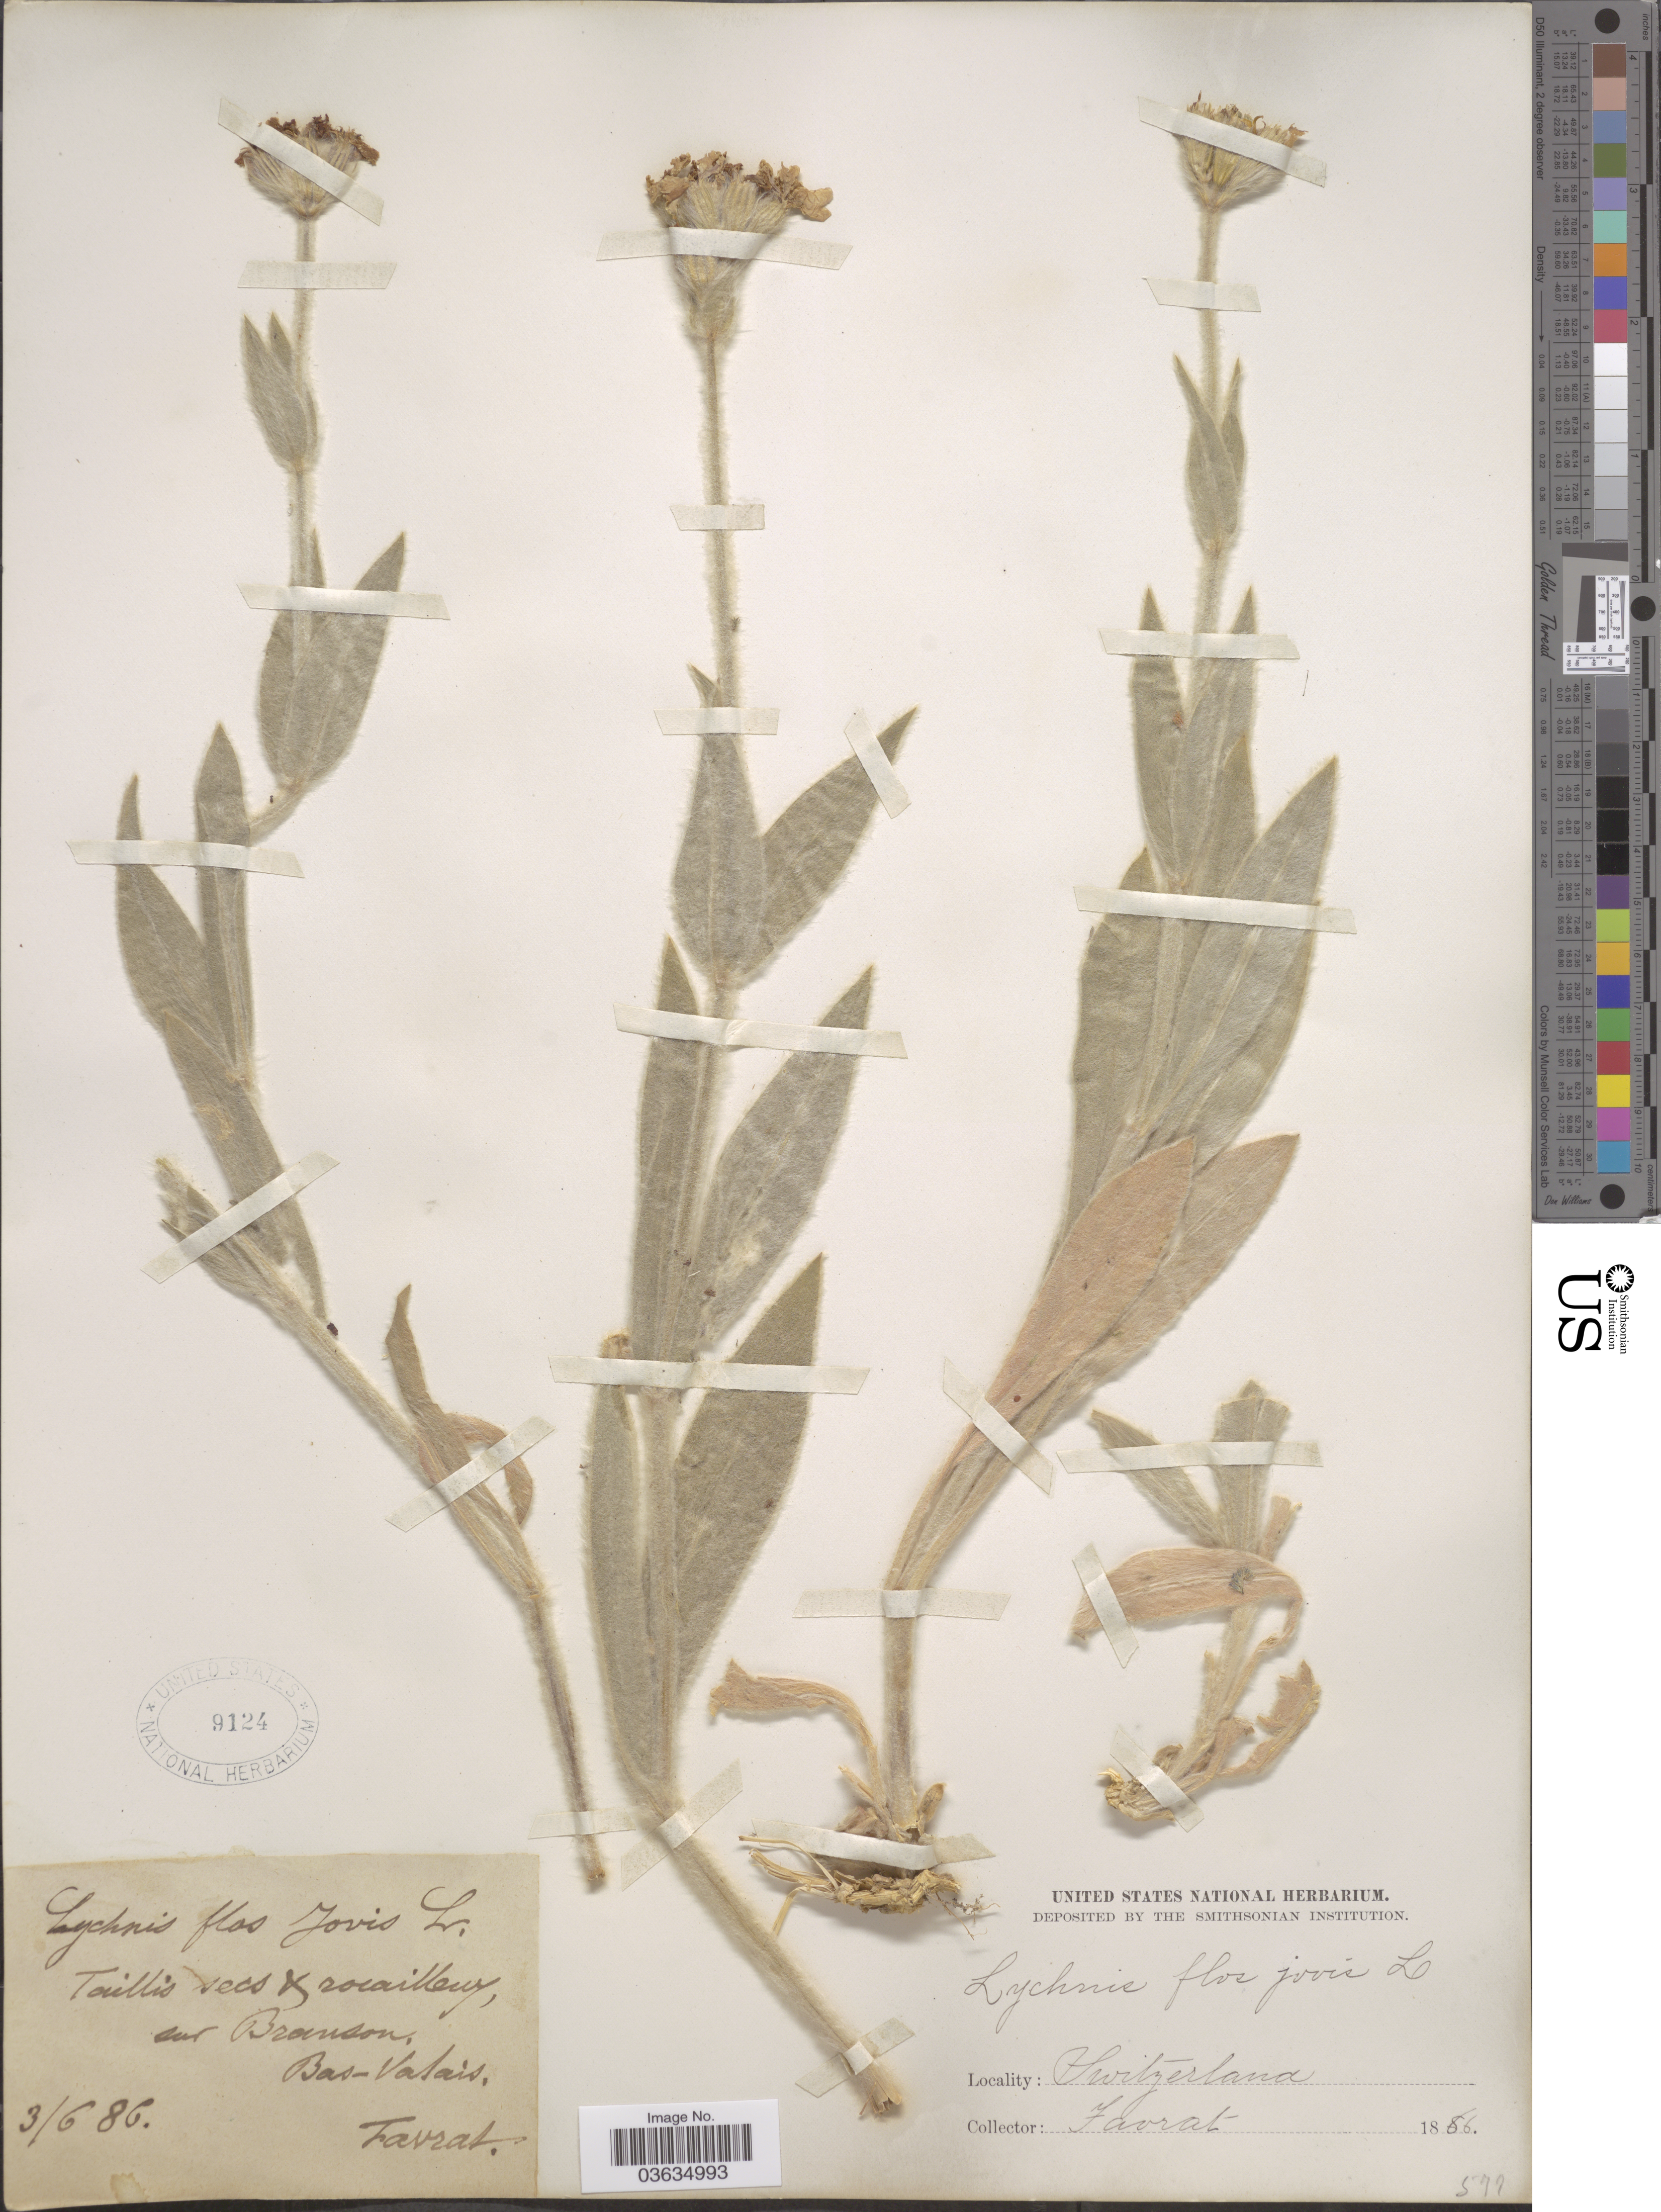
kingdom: Plantae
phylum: Tracheophyta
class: Magnoliopsida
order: Caryophyllales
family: Caryophyllaceae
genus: Silene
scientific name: Silene flos-jovis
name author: (L.) Greuter & Burdet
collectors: L. Favrat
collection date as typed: Transcribed d/m/y: 3/6/86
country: Switzerland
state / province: Valais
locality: Sur Branson, Bas-Valais.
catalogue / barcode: US 9124